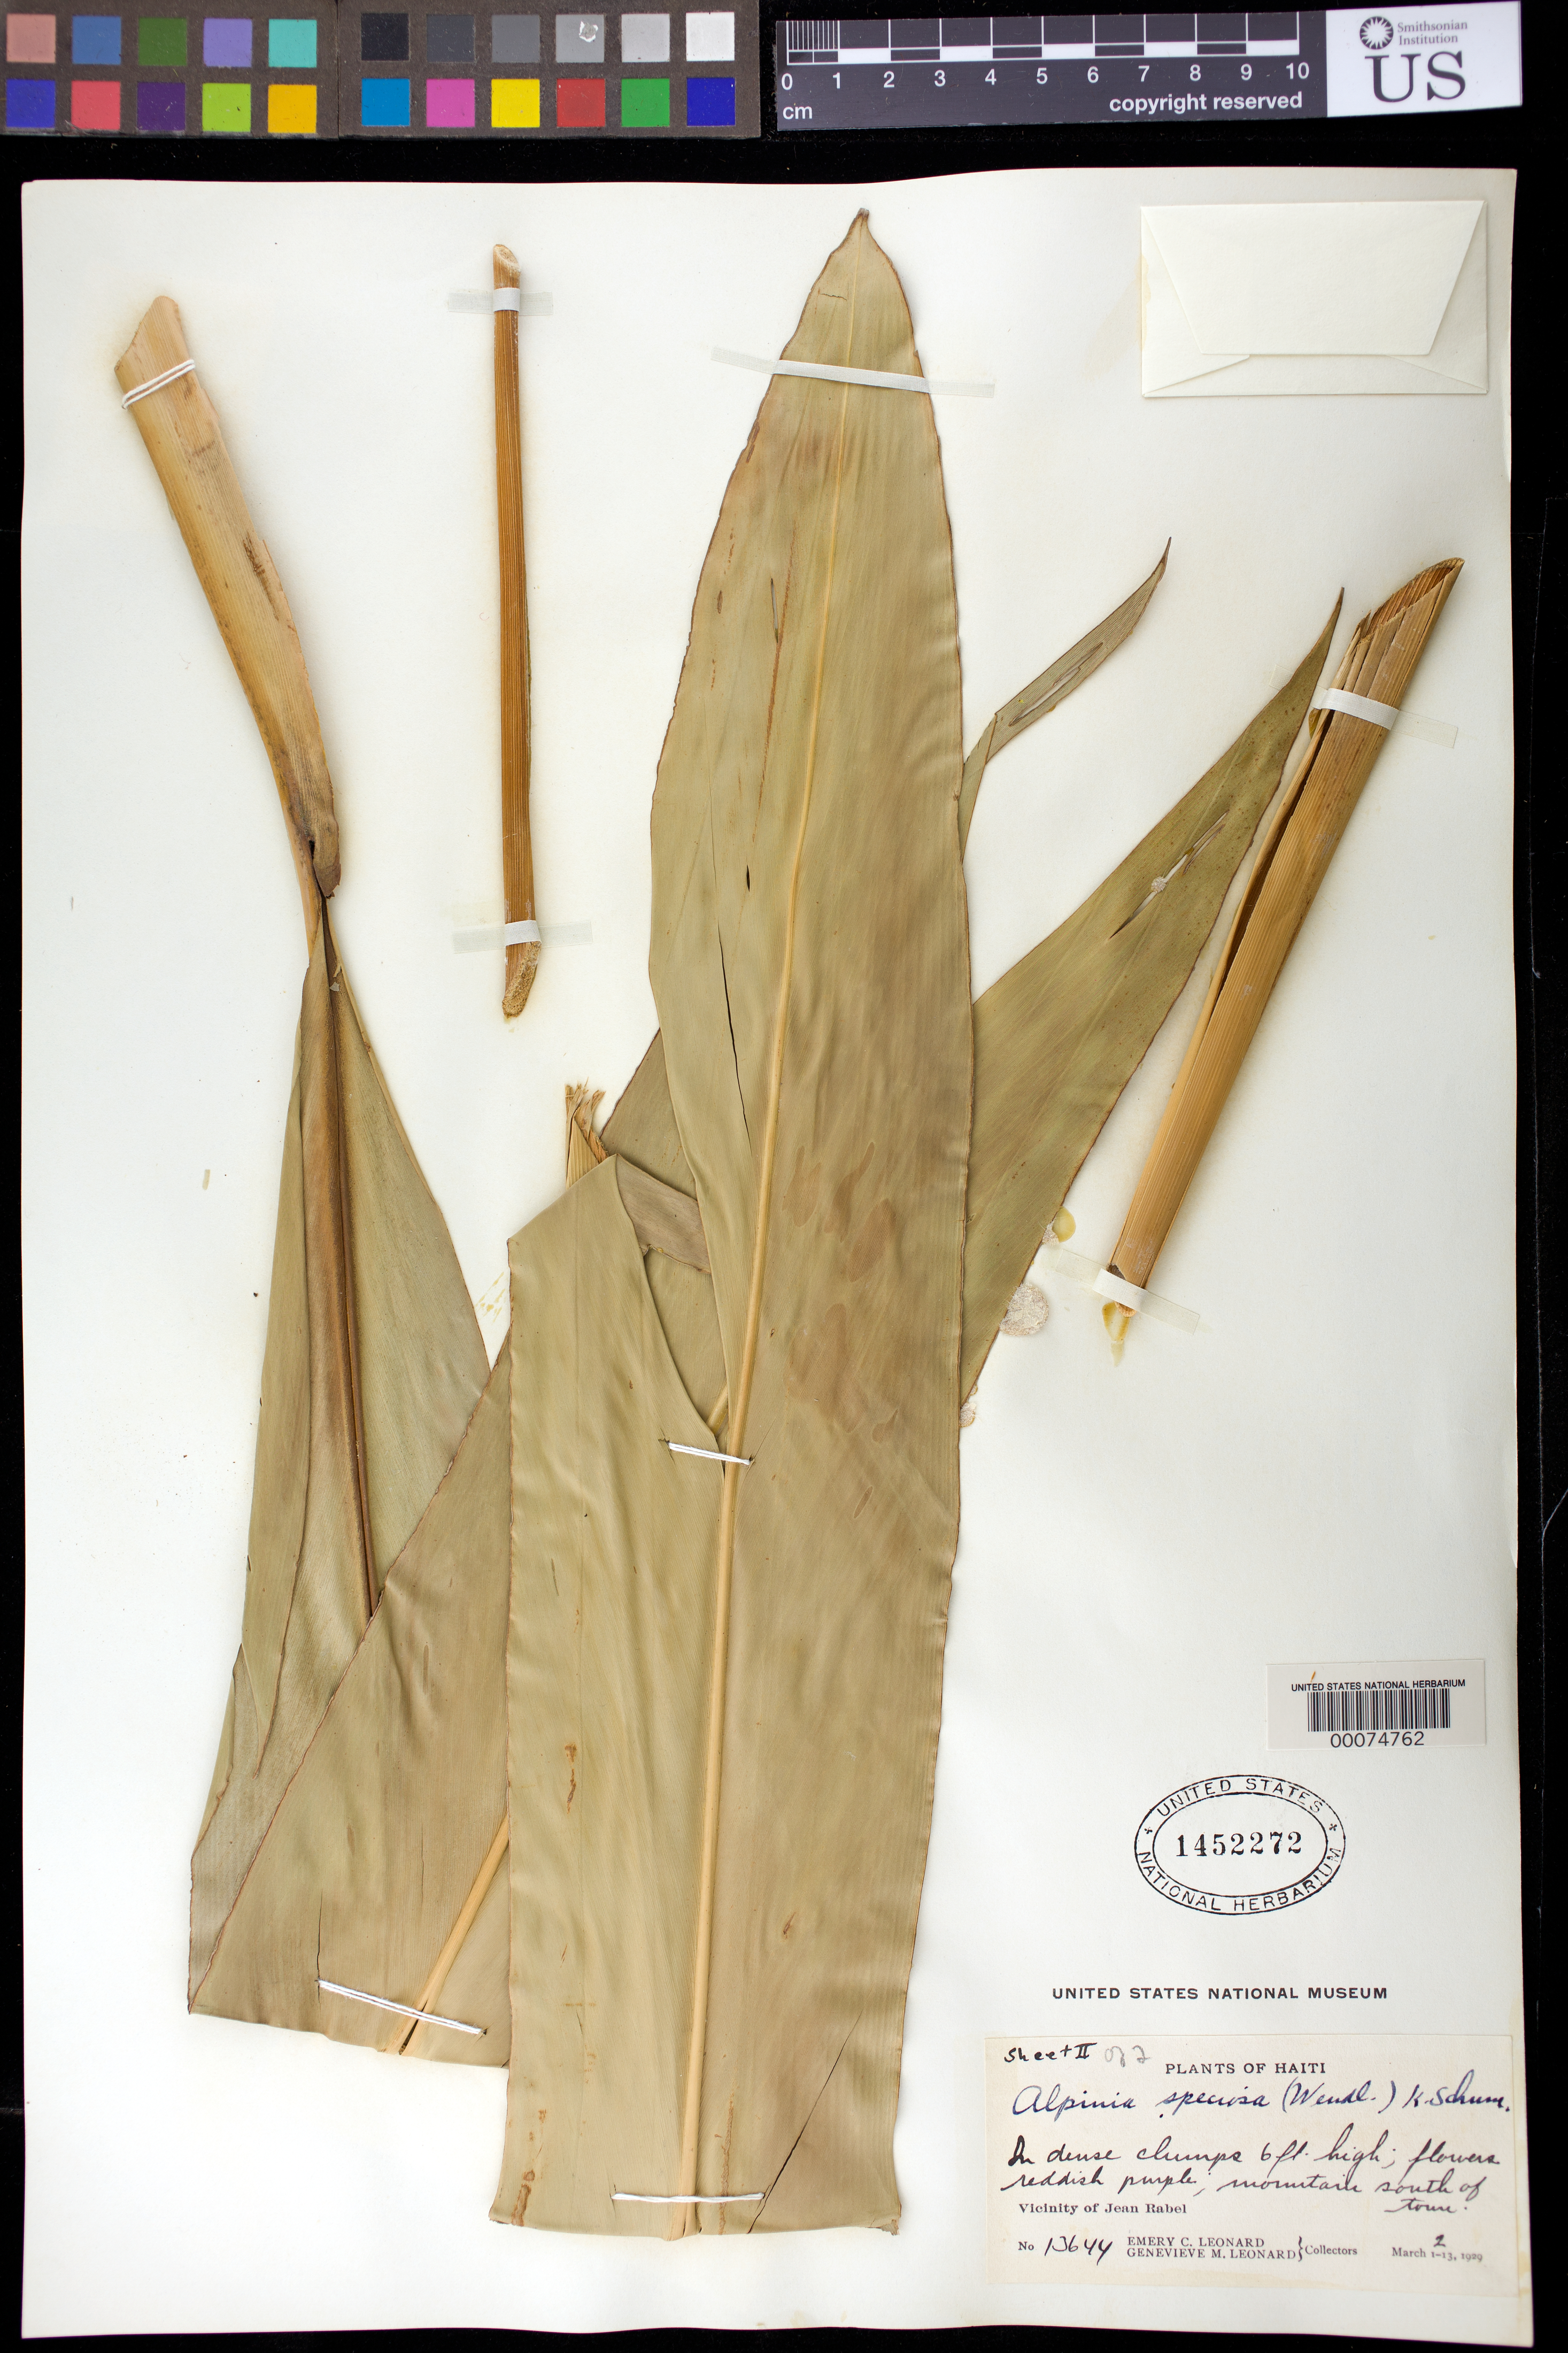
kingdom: Plantae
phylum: Tracheophyta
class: Liliopsida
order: Zingiberales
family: Zingiberaceae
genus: Alpinia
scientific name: Alpinia zerumbet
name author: (Pers.) B.L. Burtt & R.M. Sm.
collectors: E. C. Leonard & G. M. Leonard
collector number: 13644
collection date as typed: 02 Mar 1929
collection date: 1929-03-02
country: Haiti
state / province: Nord-Ouest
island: Hispaniola Island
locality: Vicinity of jean rabel, mountain s of town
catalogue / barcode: US 1452272